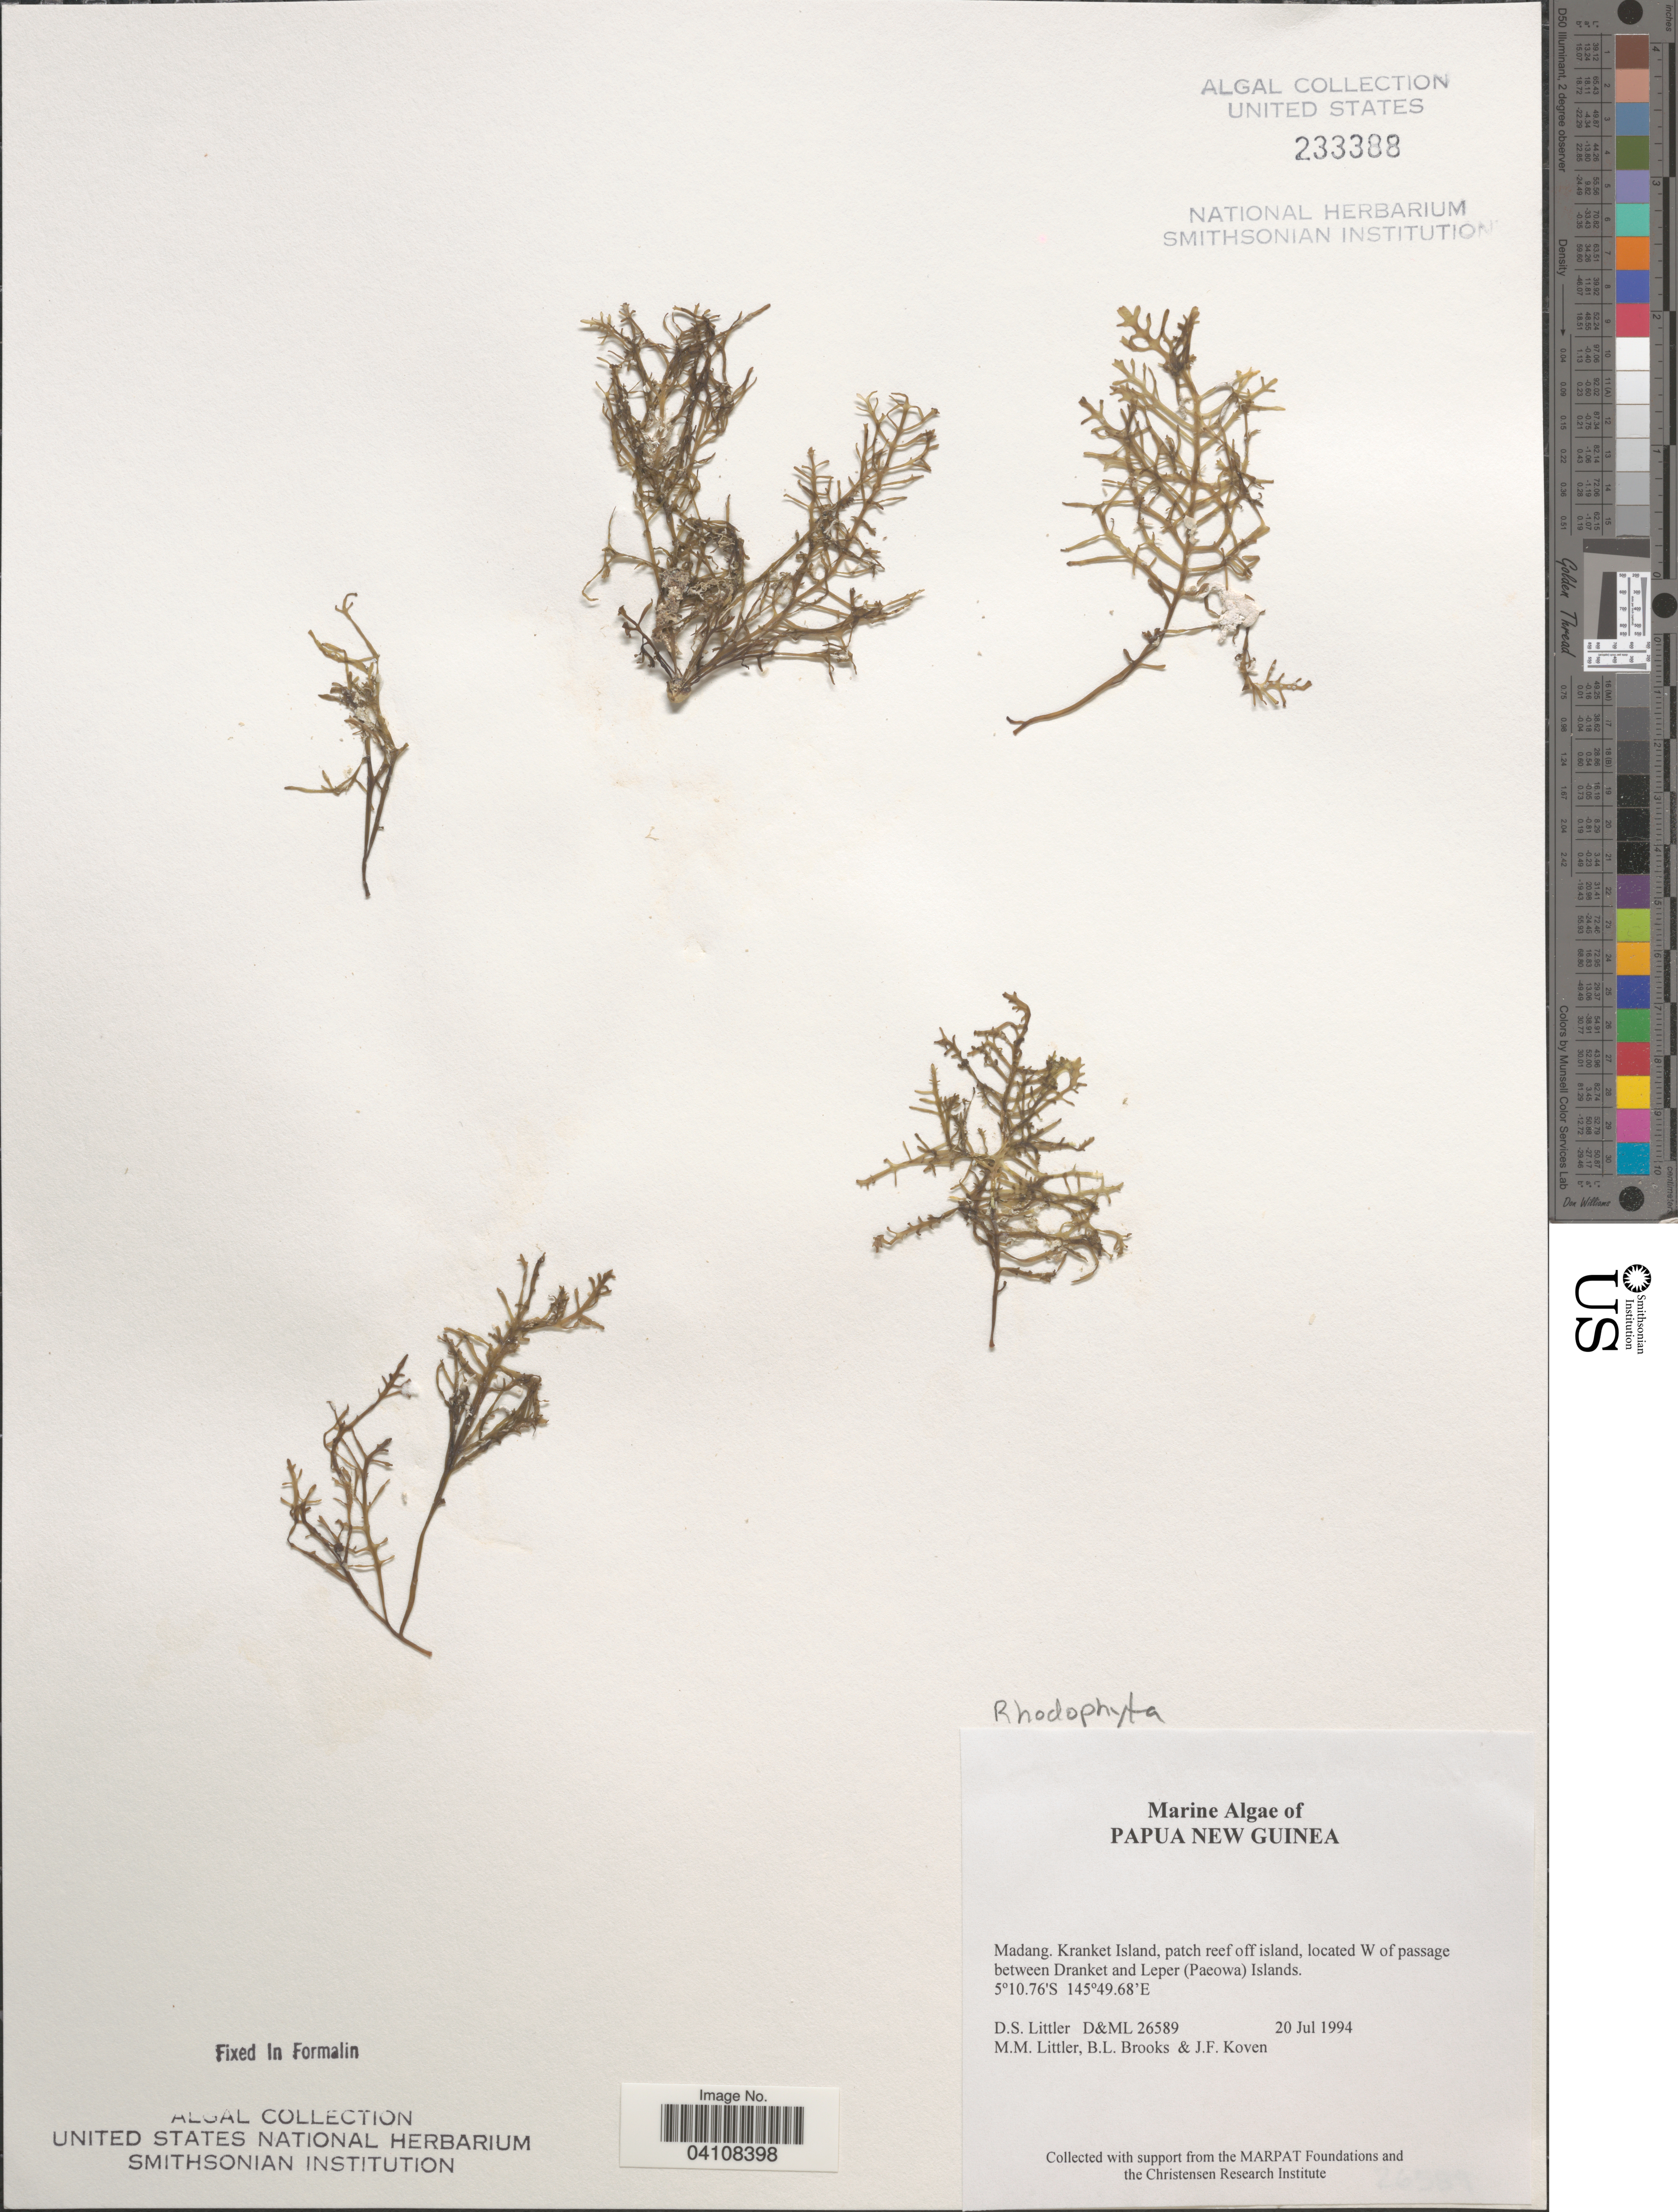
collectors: D. S. Littler, B. Brooks & J. Koven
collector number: D&ML26589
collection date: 1994-07-20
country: Papua New Guinea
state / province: Madang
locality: Kranket Island, patch reef off island, located W of passage between Dranket and Leper (Paeowa) Islands.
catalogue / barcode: US 233388